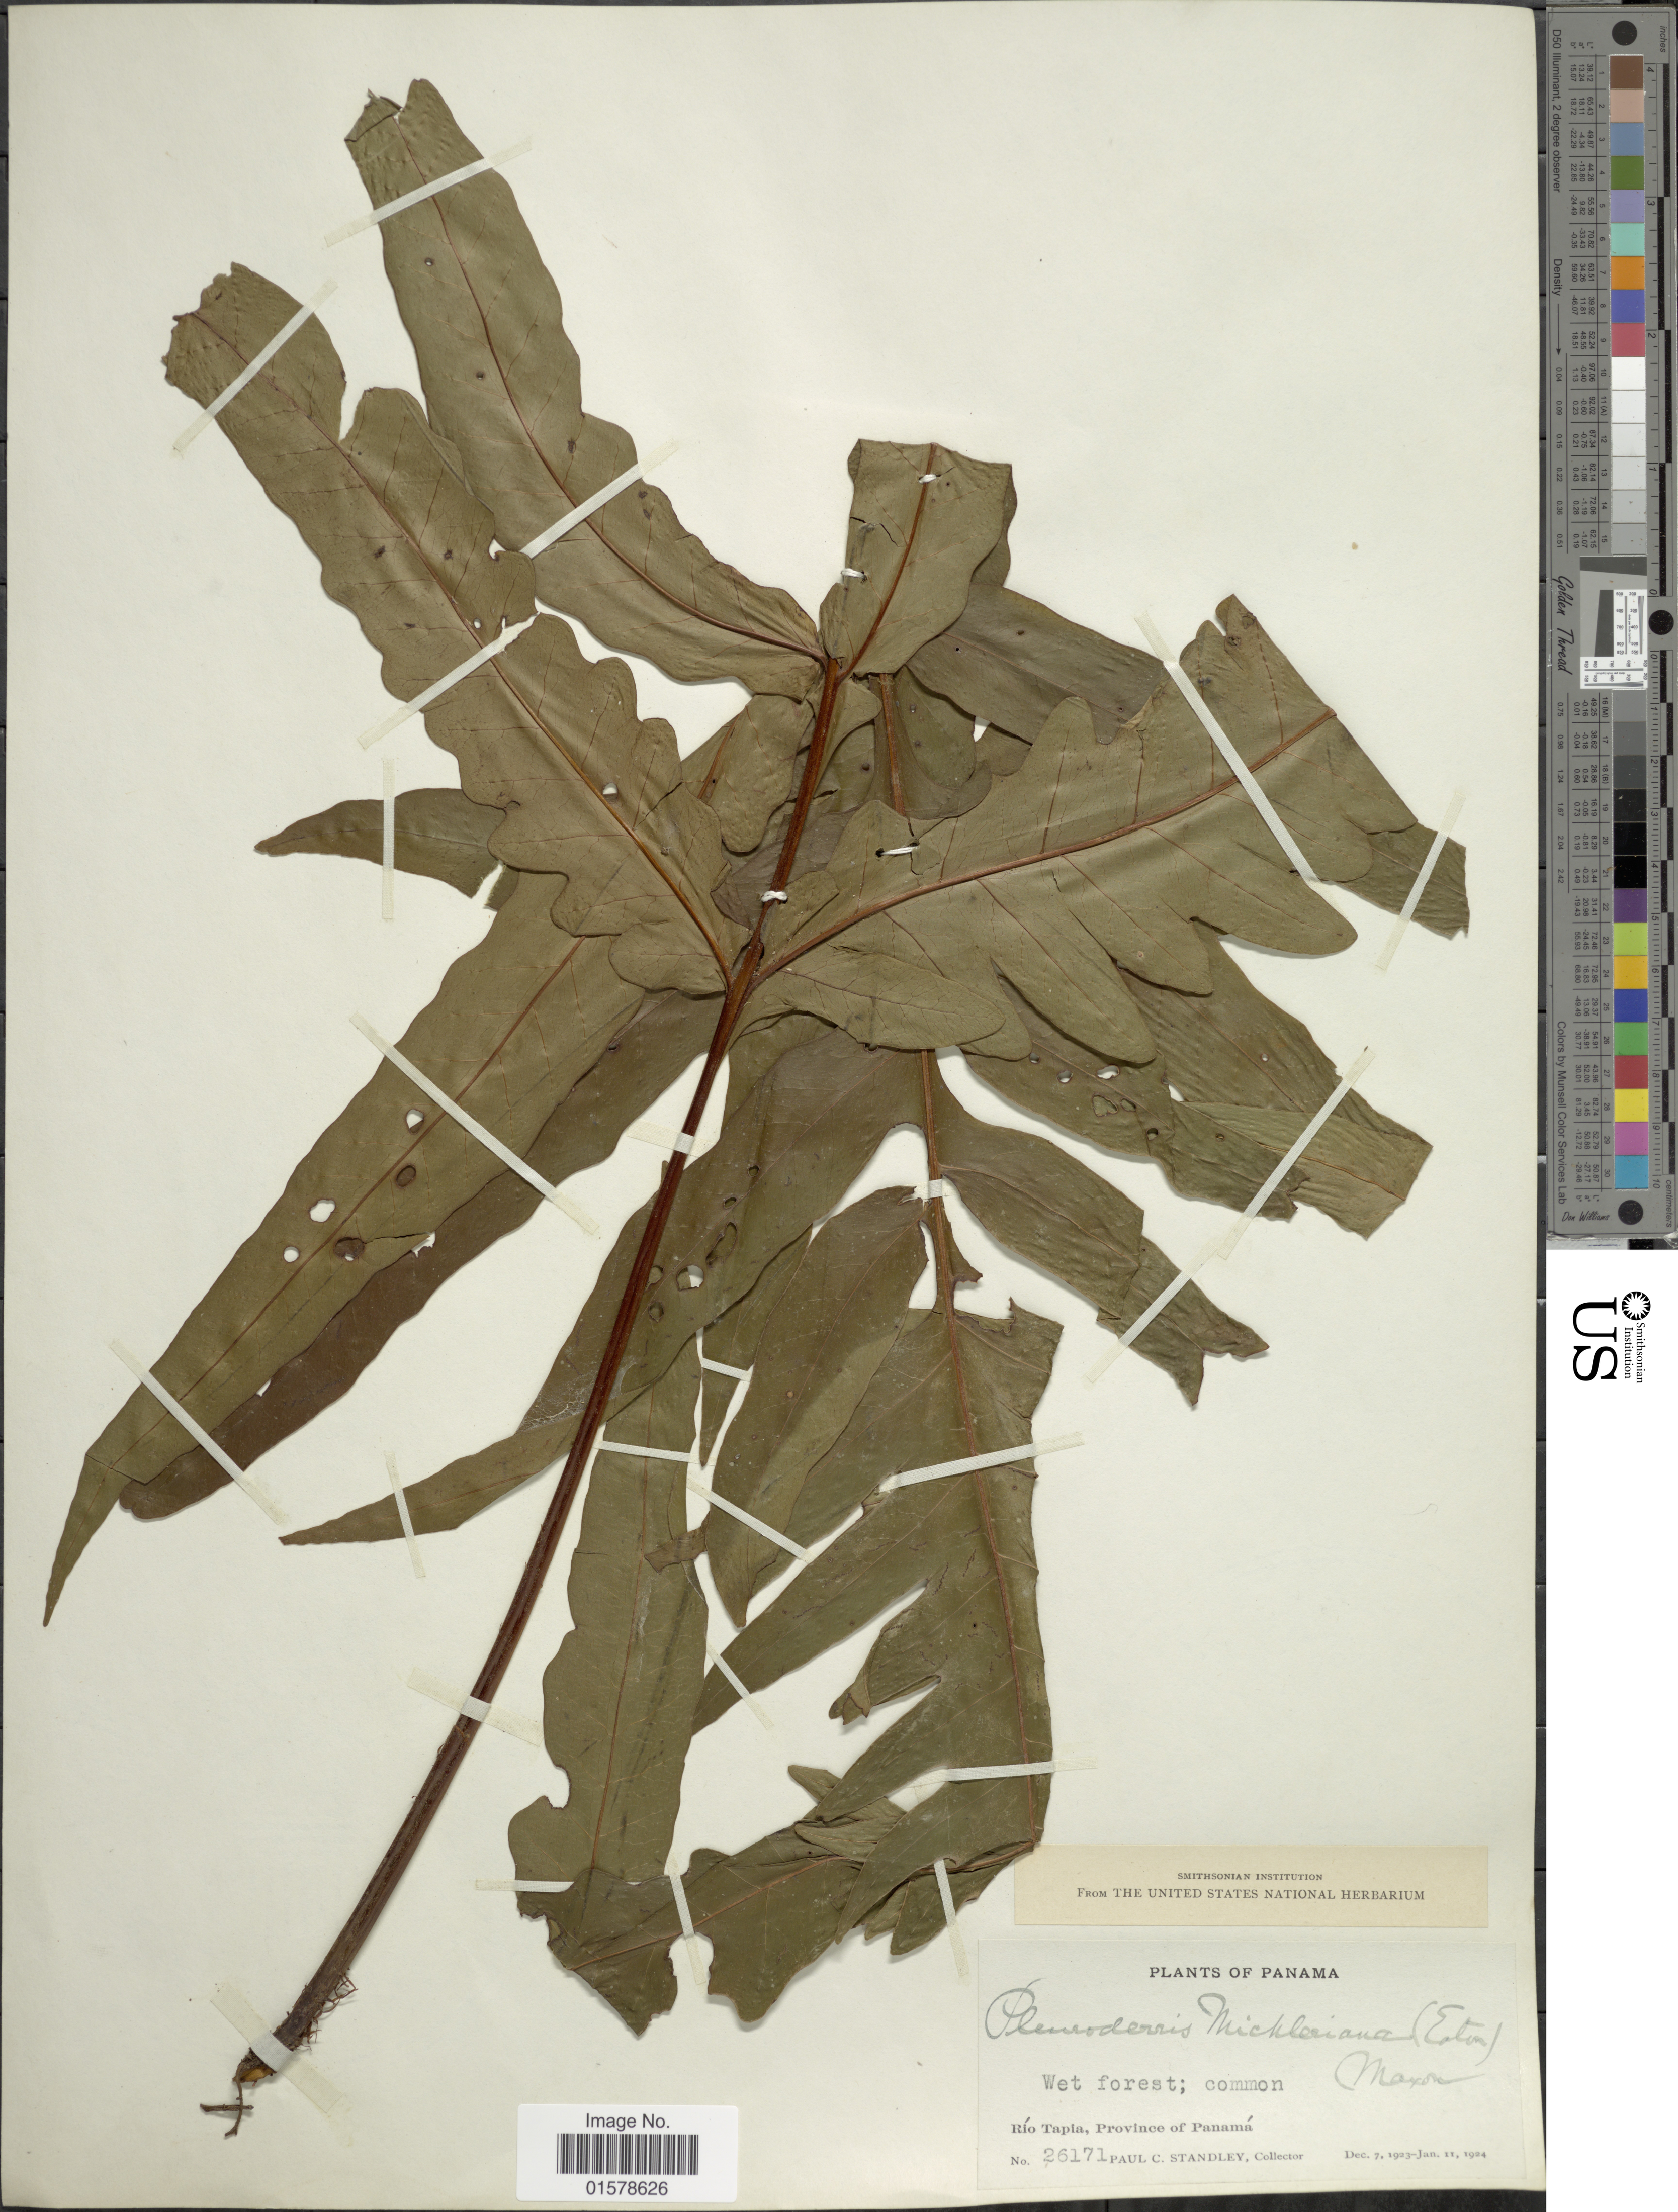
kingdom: Plantae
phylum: Tracheophyta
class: Polypodiopsida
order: Polypodiales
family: Tectariaceae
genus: Tectaria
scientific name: Tectaria x michleriana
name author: (D.C. Eaton) Lellinger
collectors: P. C. Standley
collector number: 26171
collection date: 1923-12-07/1924-01-11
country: Panama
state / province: Panamá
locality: Panama, Rio Tapia, Province of Panama